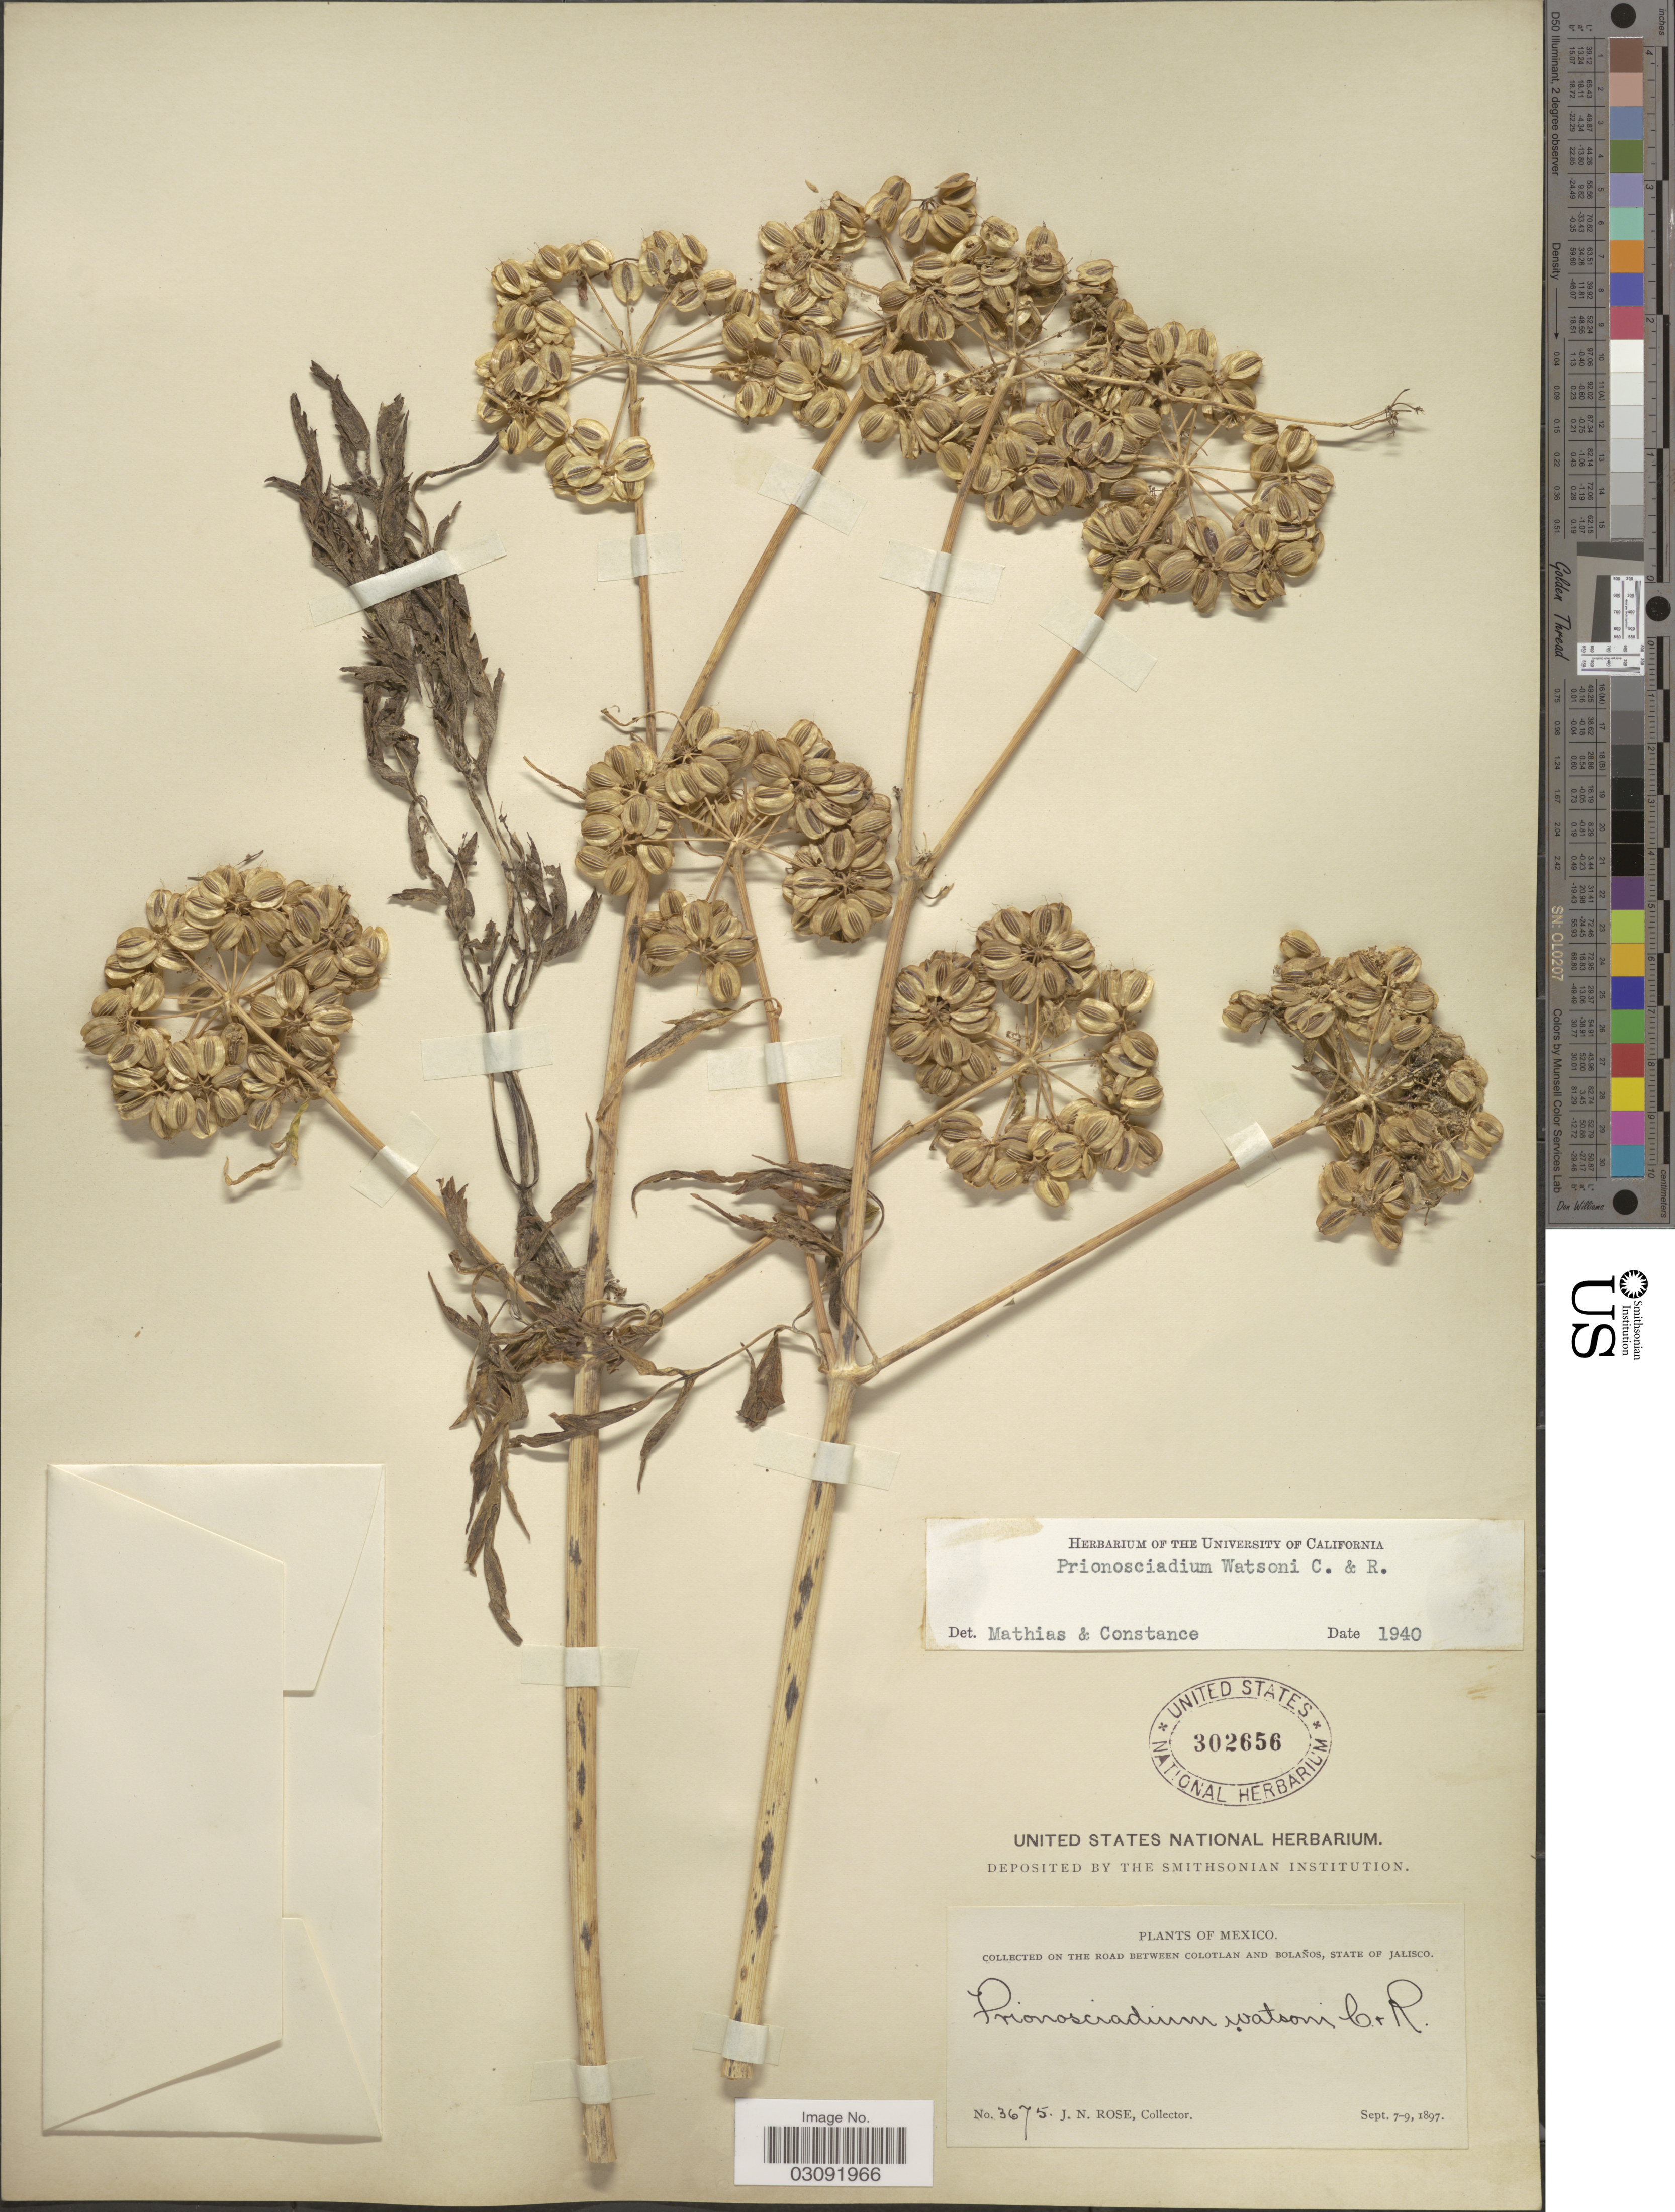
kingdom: Plantae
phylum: Tracheophyta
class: Magnoliopsida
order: Apiales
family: Apiaceae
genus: Prionosciadium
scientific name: Prionosciadium watsonii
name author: J.M. Coult. & Rose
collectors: J. N. Rose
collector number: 3675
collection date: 1897-09-07/1897-09-09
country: Mexico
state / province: Jalisco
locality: On the road between Colotlan and Bolaños.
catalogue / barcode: US 302656